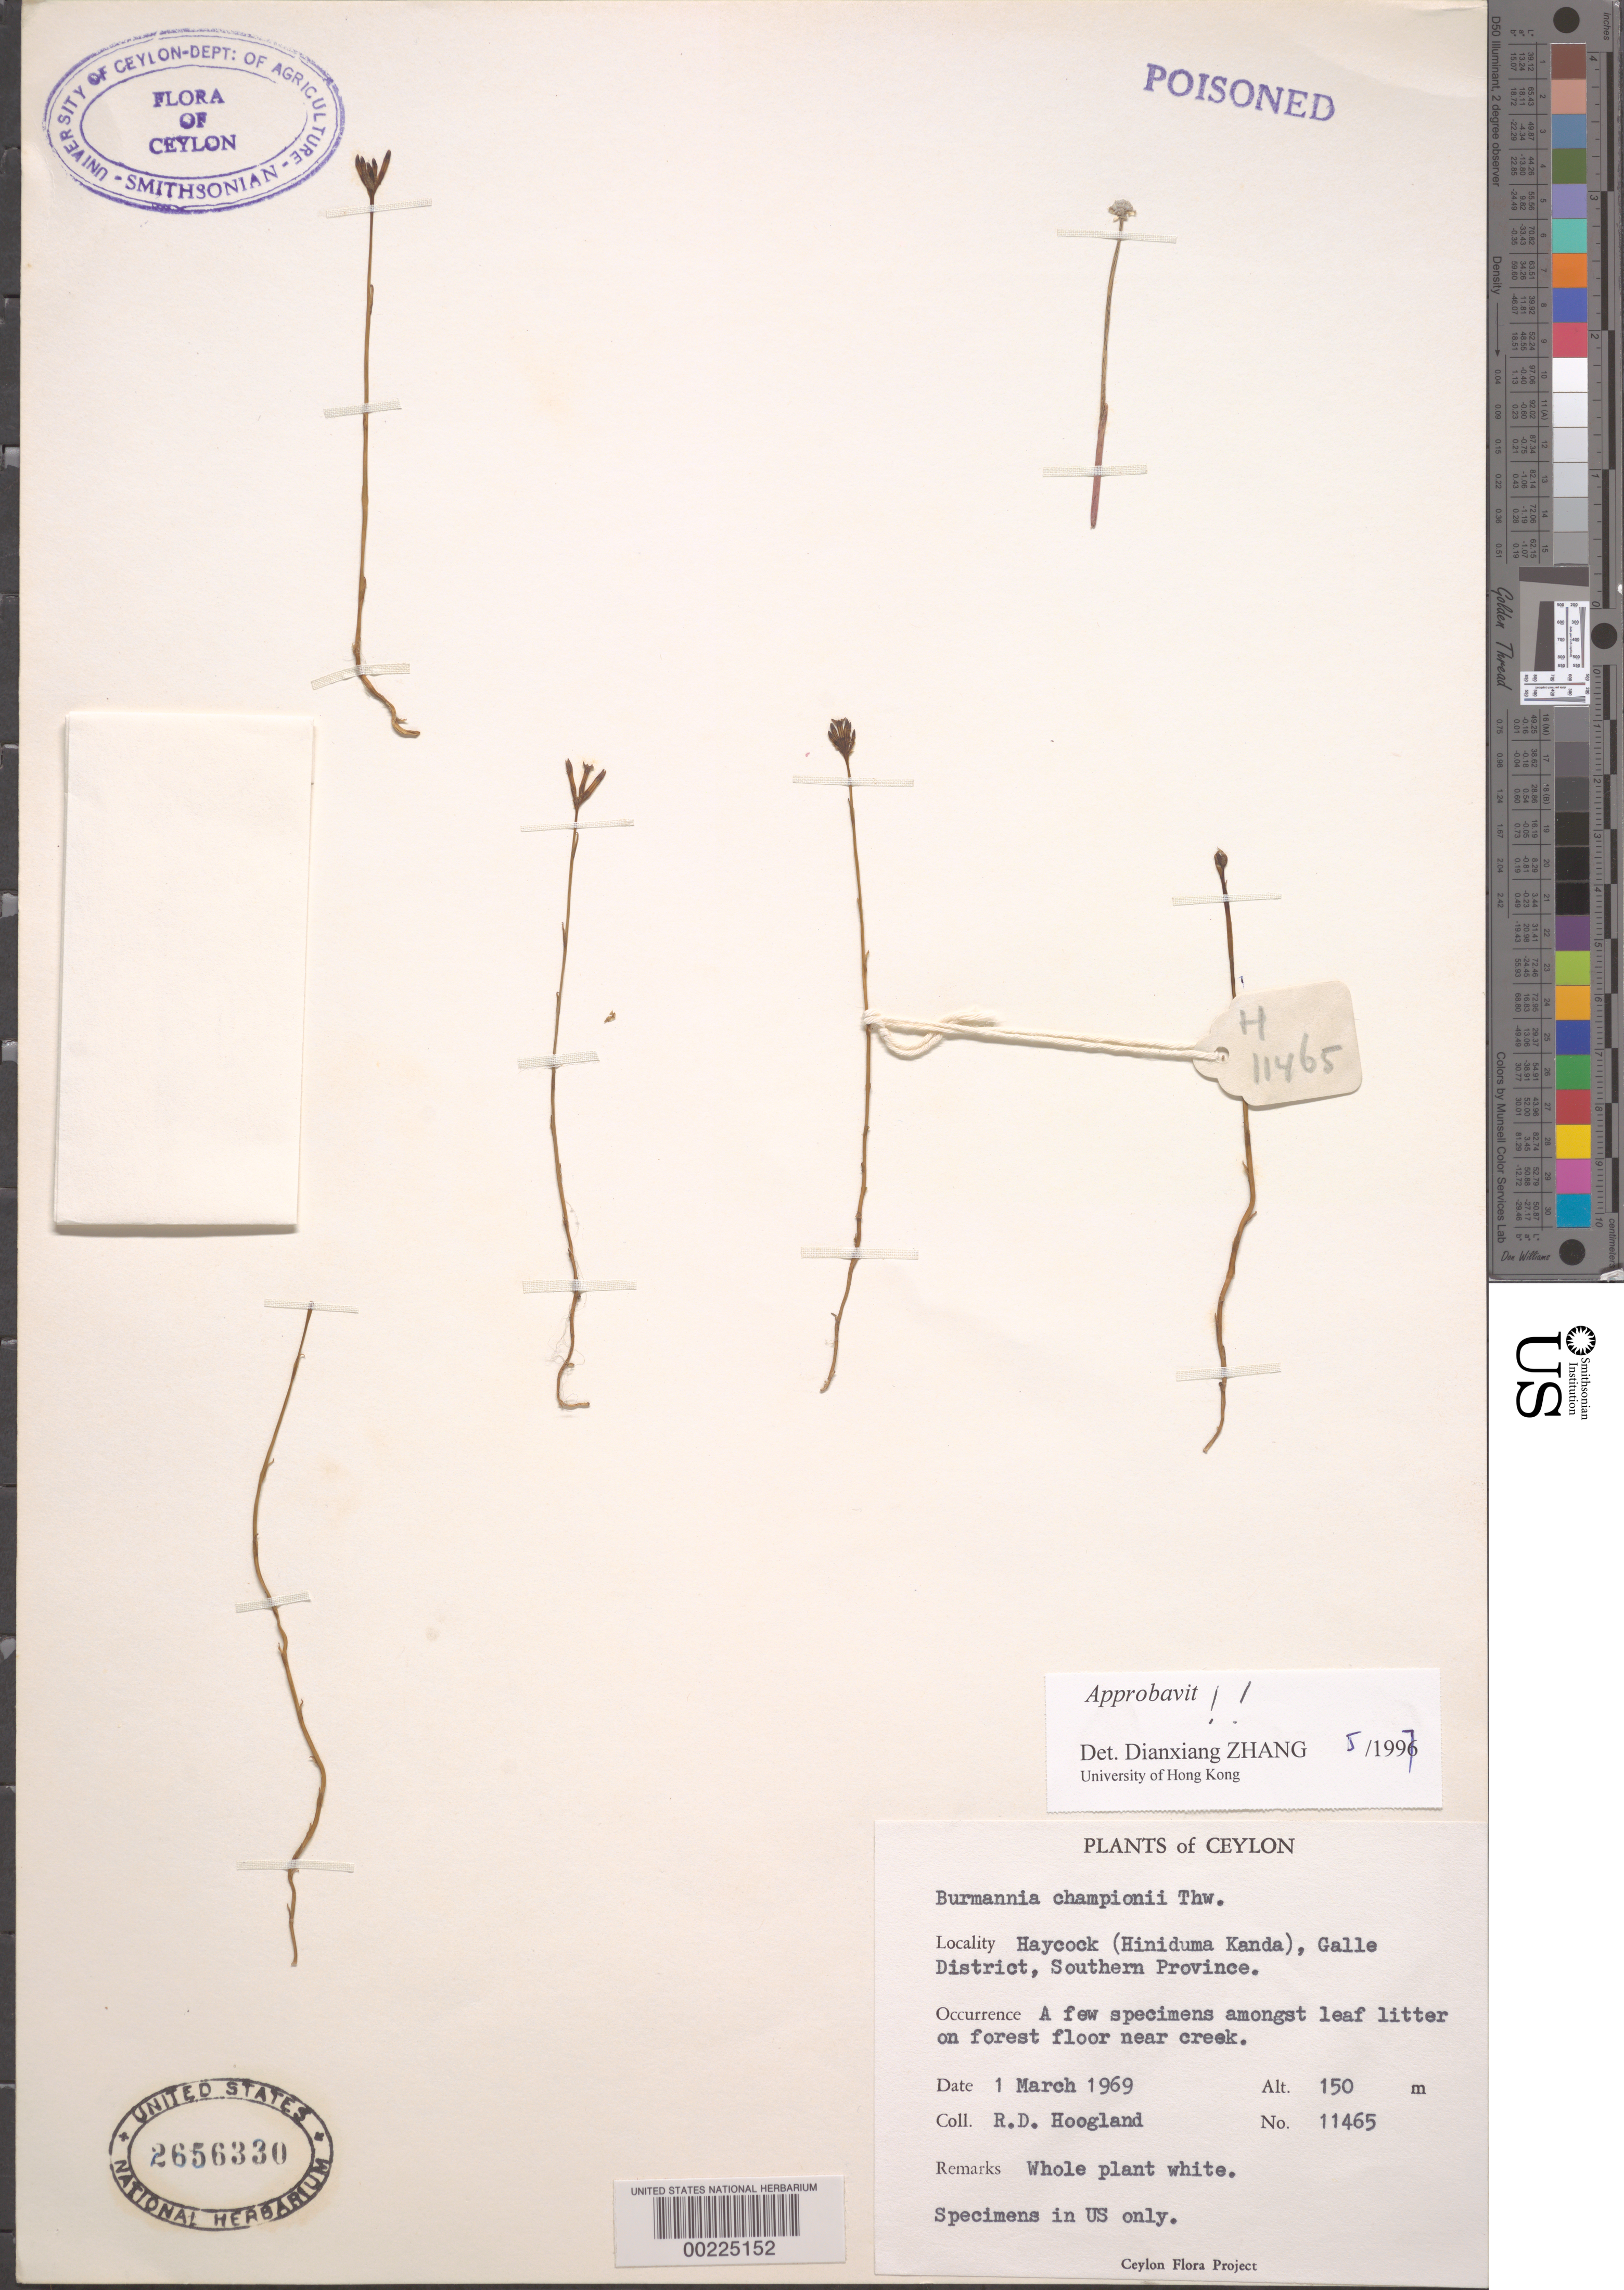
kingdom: Plantae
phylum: Tracheophyta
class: Liliopsida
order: Dioscoreales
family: Burmanniaceae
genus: Burmannia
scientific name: Burmannia championii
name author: Thwaites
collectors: R. D. Hoogland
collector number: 11465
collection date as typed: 01 Mar 1969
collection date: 1969-03-01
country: Sri Lanka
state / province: Southern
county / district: Galle Dist.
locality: Haycock (hiniduma kanda)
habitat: Among leaf litter on forest floor near creek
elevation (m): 150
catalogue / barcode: US 2656330